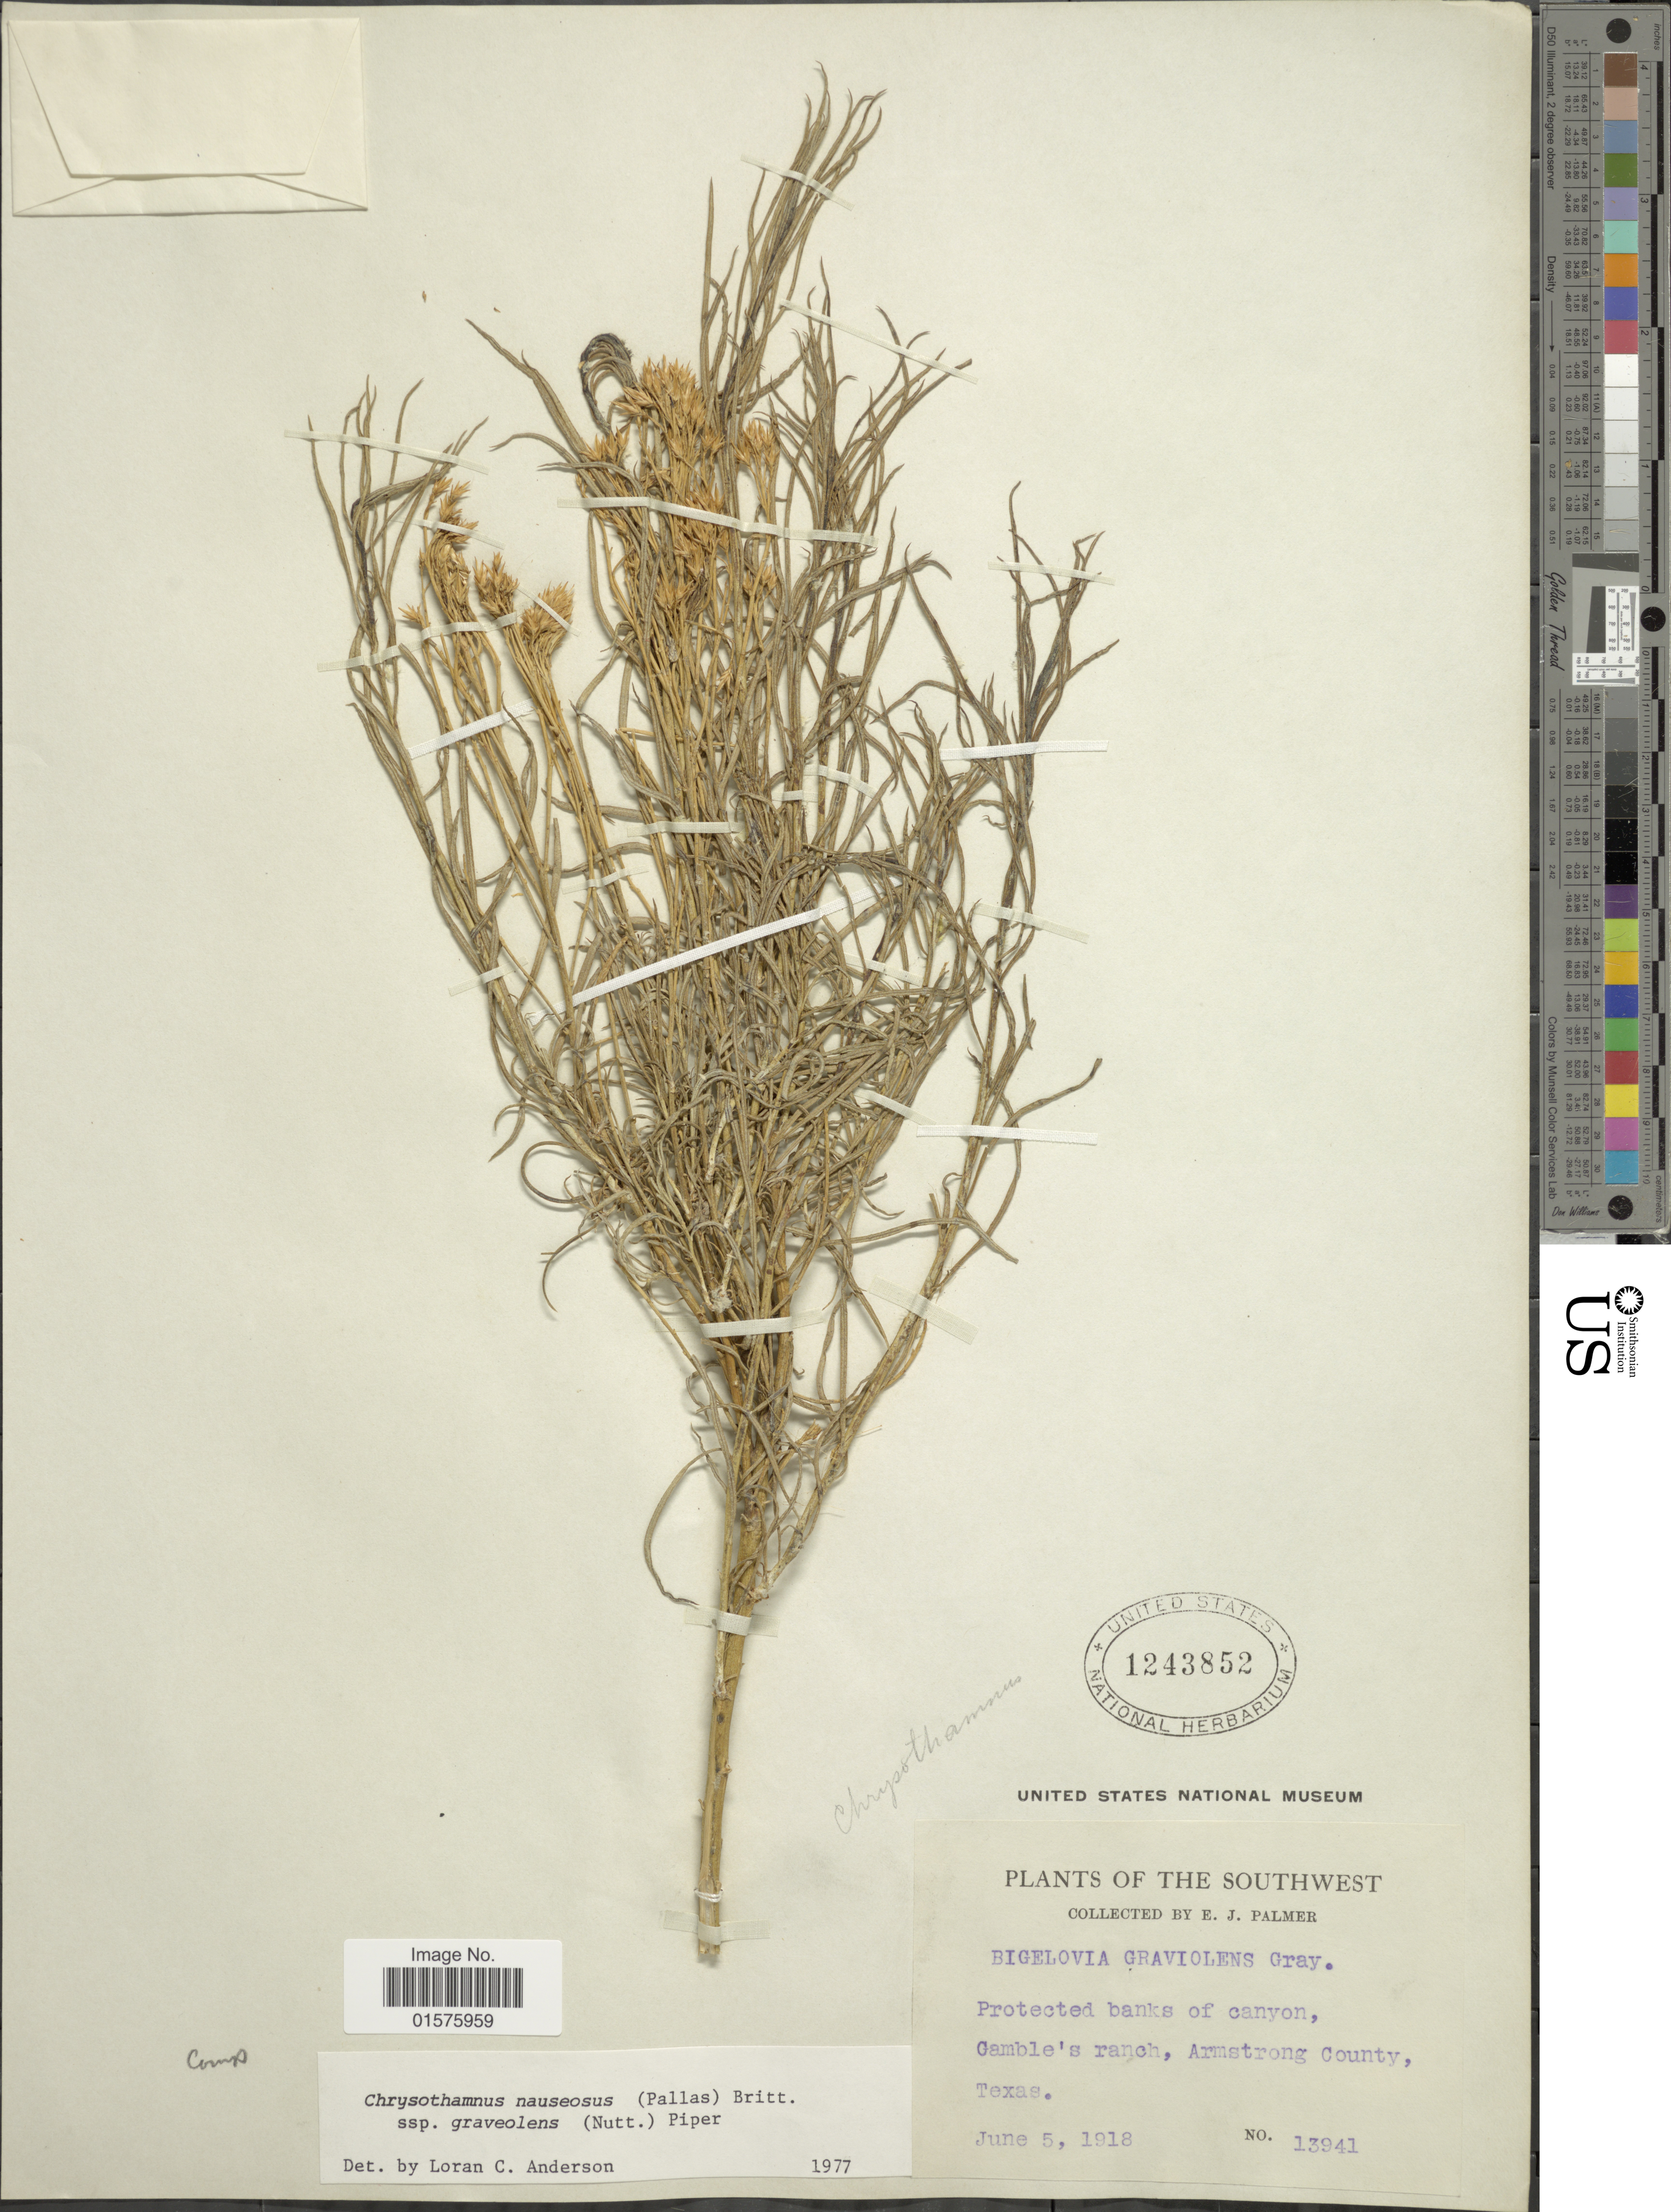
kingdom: Plantae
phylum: Tracheophyta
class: Magnoliopsida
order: Asterales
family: Asteraceae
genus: Ericameria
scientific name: Ericameria nauseosa var. graveolens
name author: (Nutt.) Reveal & Schuyler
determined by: Urbatsch, Lowell E., Curator (LSU), Louisiana State University (UNITED STATES)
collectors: E. J. Palmer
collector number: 13941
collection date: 1918-06-05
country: United States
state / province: Texas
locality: The Southwest, Gamble's ranch, Armstrong County.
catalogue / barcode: US 1243852